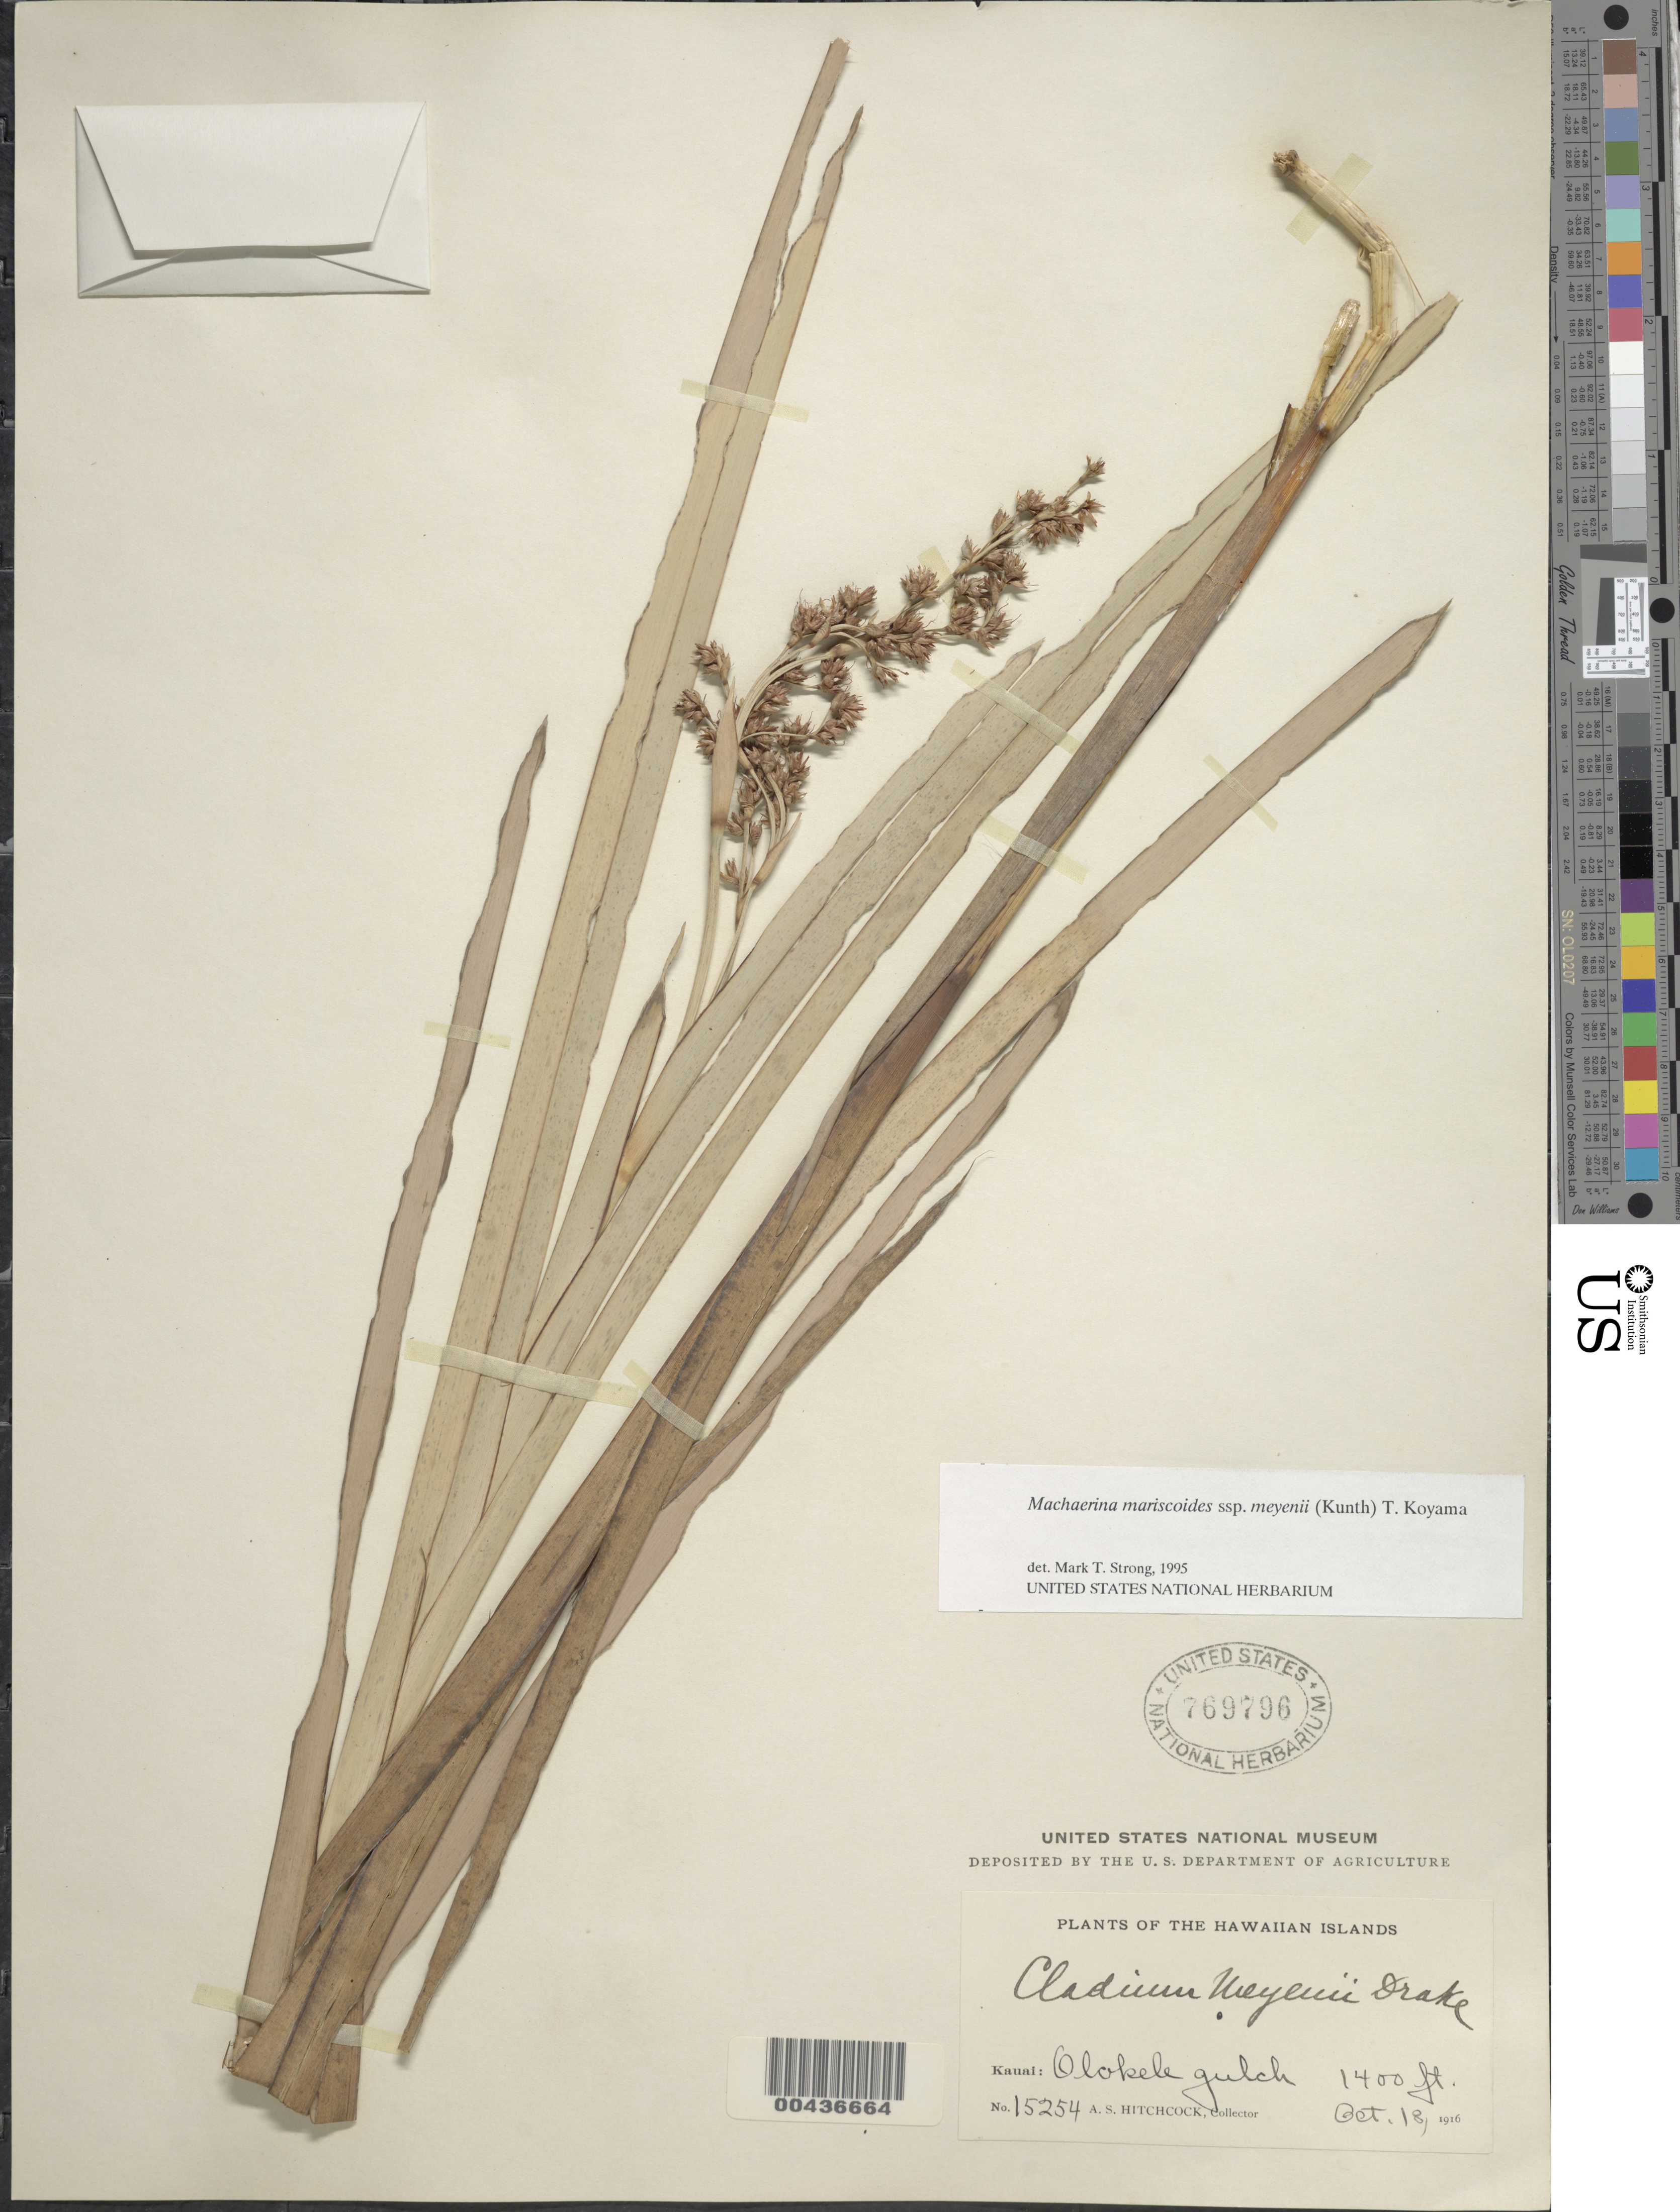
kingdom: Plantae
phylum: Tracheophyta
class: Liliopsida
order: Poales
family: Cyperaceae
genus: Machaerina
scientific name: Machaerina mariscoides subsp. meyenii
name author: (Kunth) T. Koyama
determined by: Strong, M. T., (US), Smithsonian Institution - National Museum of Natural History (UNITED STATES)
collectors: A. S. Hitchcock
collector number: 15254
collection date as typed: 18 Oct 1916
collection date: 1916-10-18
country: United States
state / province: Hawaii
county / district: Kauai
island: Kaua'i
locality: Olokele Gulch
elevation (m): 427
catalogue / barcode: US 769796